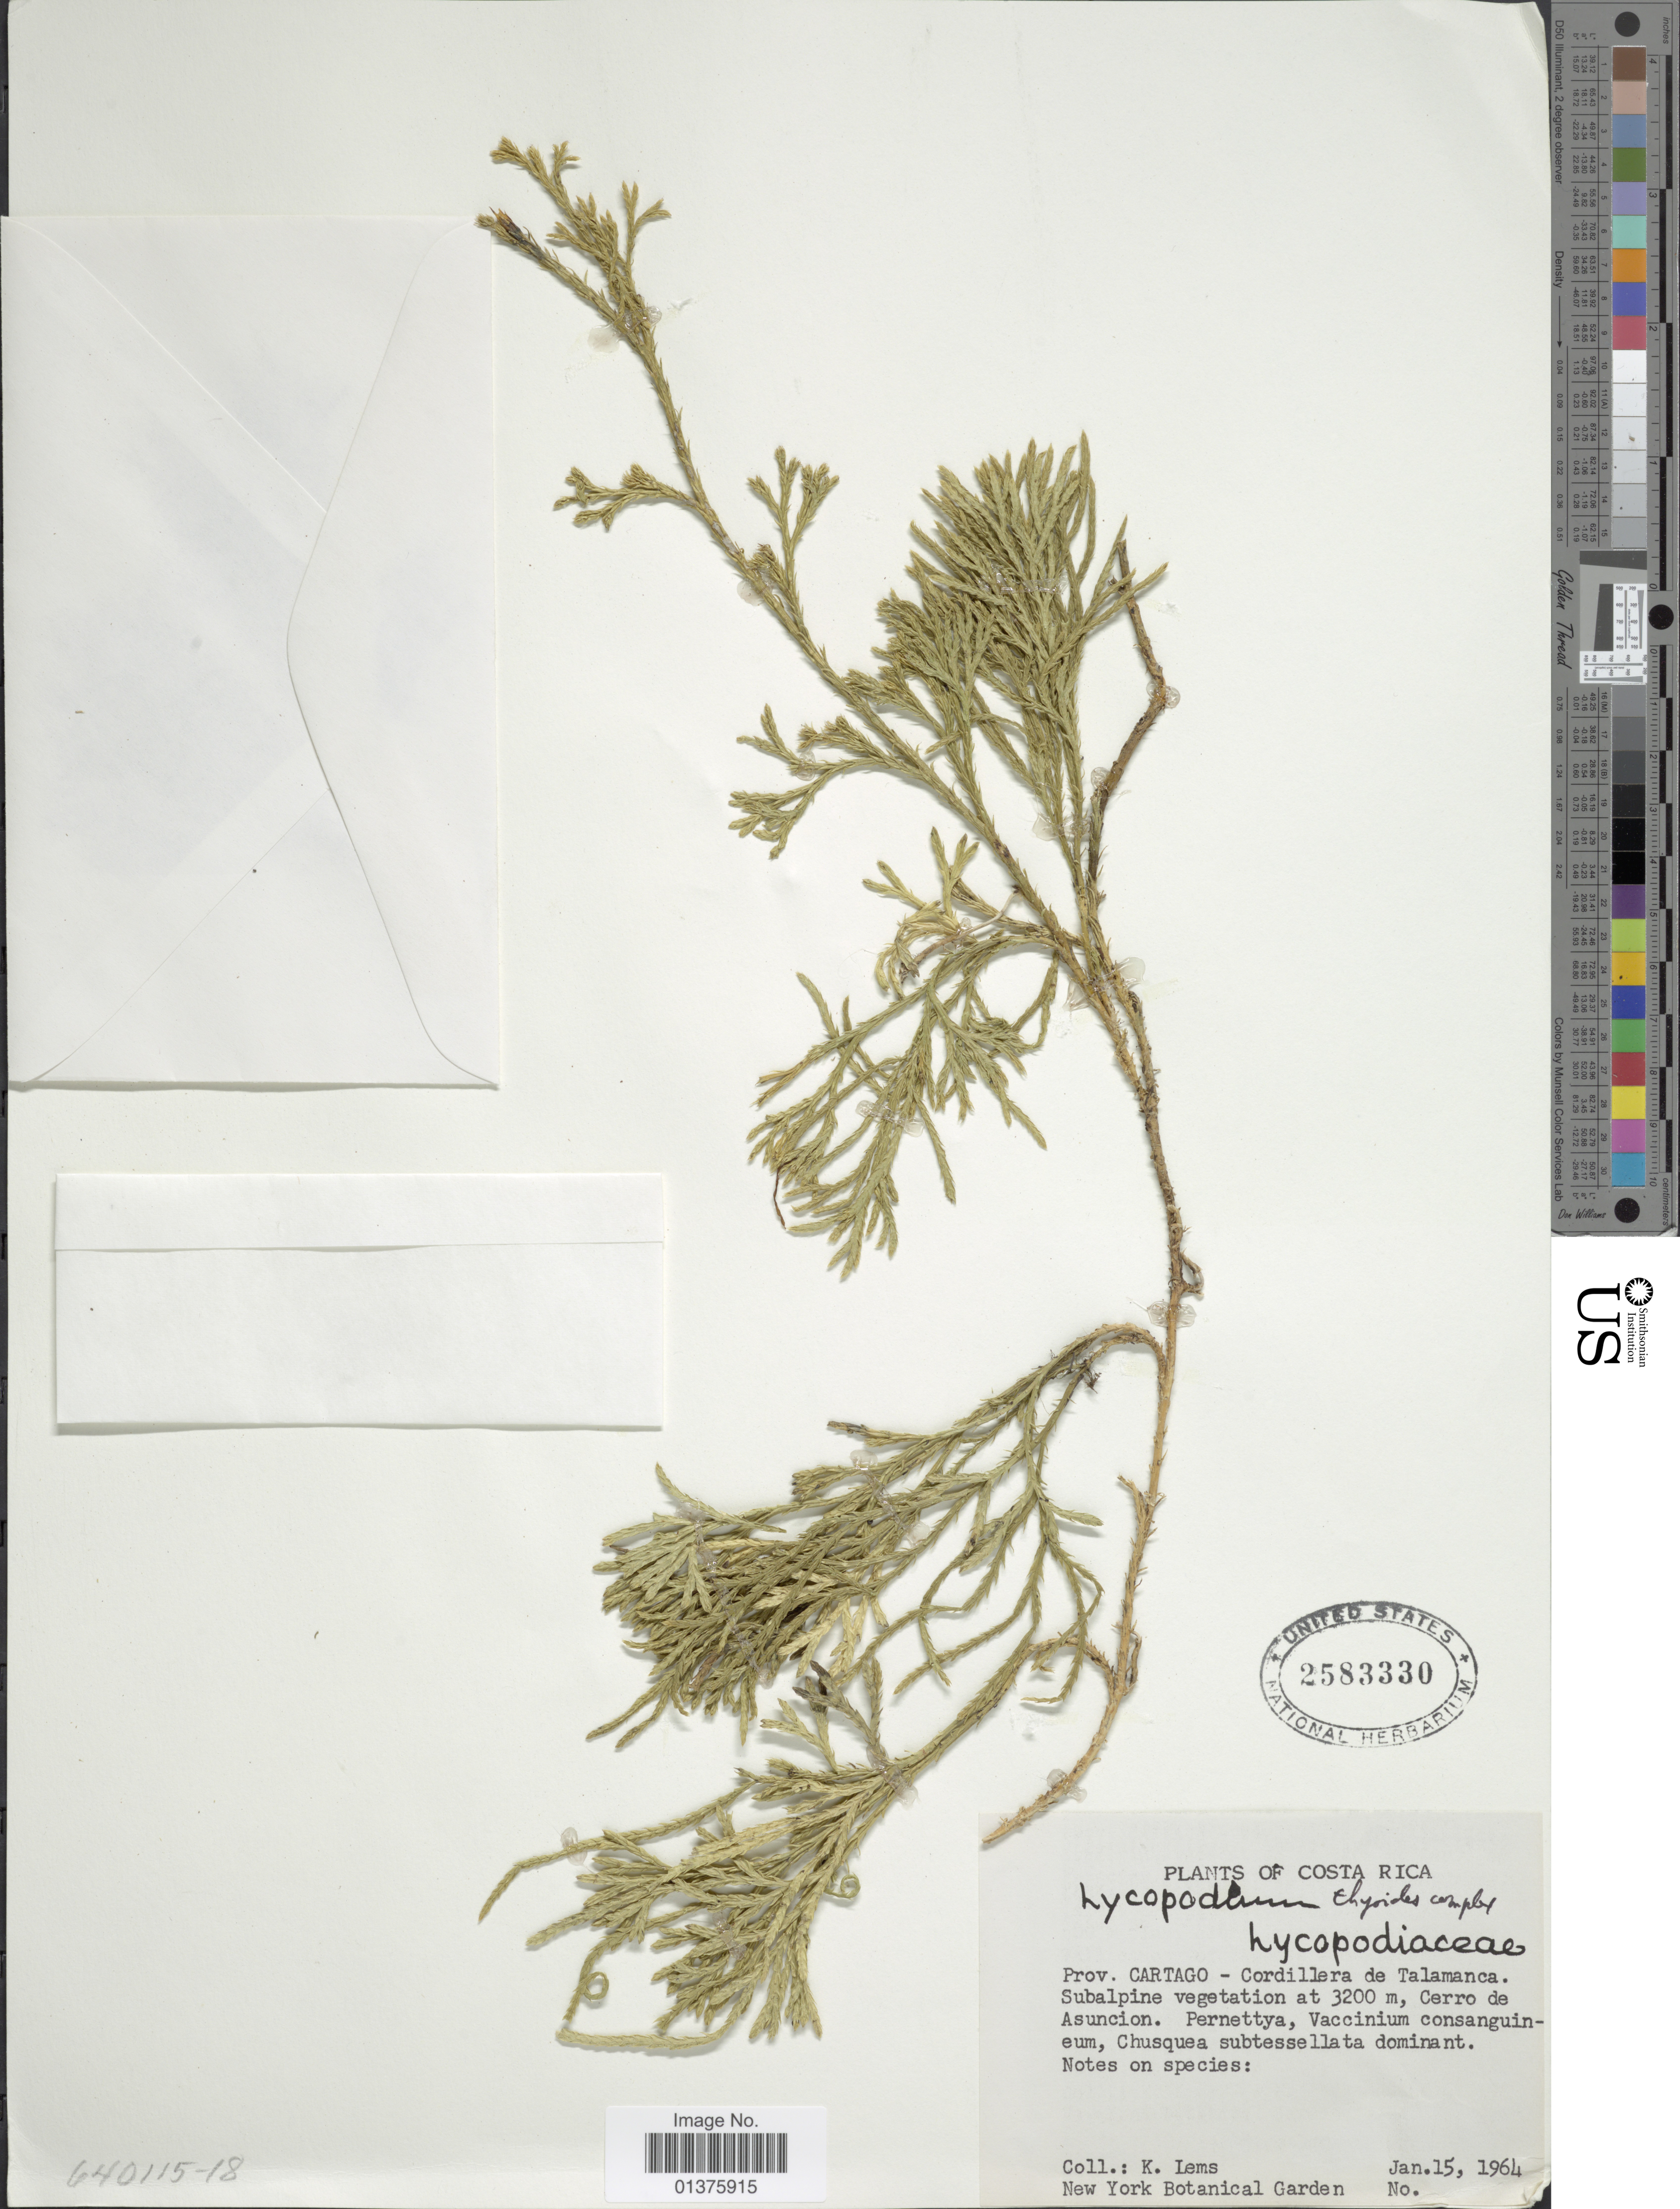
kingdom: Plantae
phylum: Tracheophyta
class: Lycopodiopsida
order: Lycopodiales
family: Lycopodiaceae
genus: Diphasiastrum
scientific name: Diphasiastrum thyoides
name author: (Humb. & Bonpl. ex Willd.) Holub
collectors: K. Lems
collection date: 1964-01-15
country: Costa Rica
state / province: Cartago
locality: Cordillera de Talamanca, subalpine vegetation, Cerro de Asuncion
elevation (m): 3200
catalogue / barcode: US 2583330